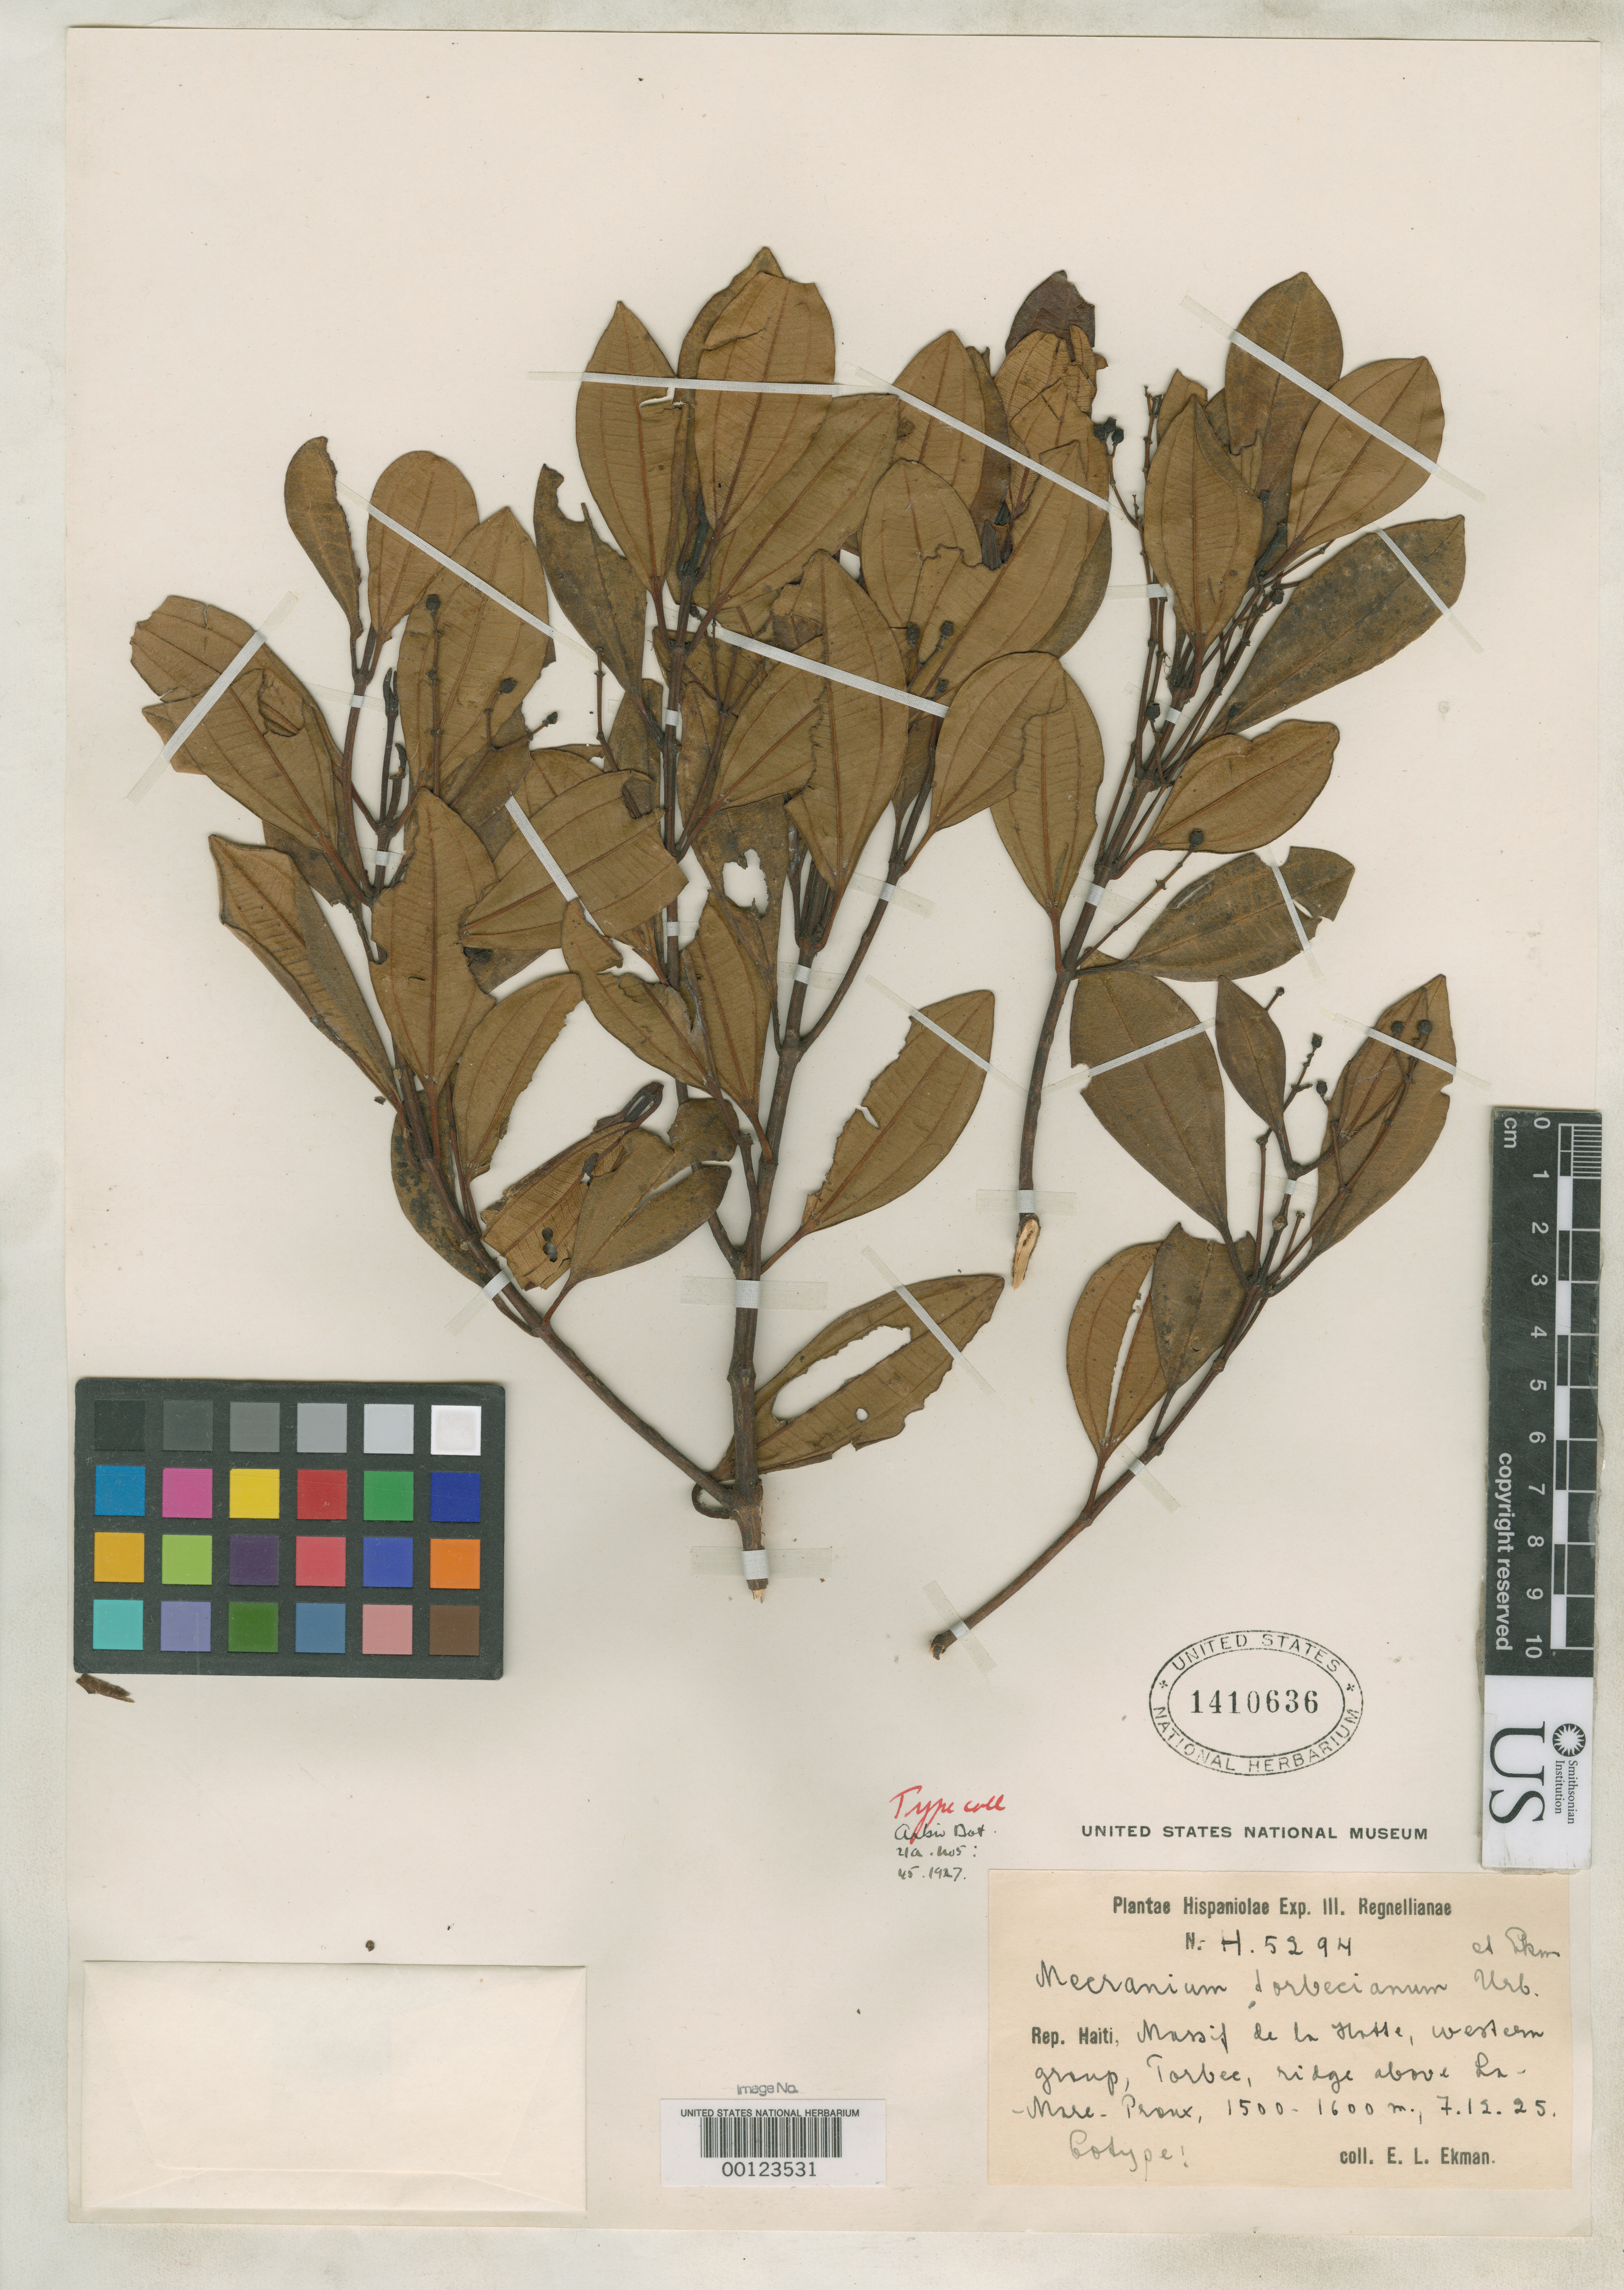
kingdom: Plantae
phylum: Tracheophyta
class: Magnoliopsida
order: Myrtales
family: Melastomataceae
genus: Mecranium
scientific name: Mecranium torbecianum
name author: Urb. & Ekman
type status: Isotype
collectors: E. L. Ekman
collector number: H 5294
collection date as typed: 07 Dec 1925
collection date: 1925-12-07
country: Haiti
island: Hispaniola Island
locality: Massif de la Hotte in parte occidental prope Torbec.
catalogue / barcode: US 1410636